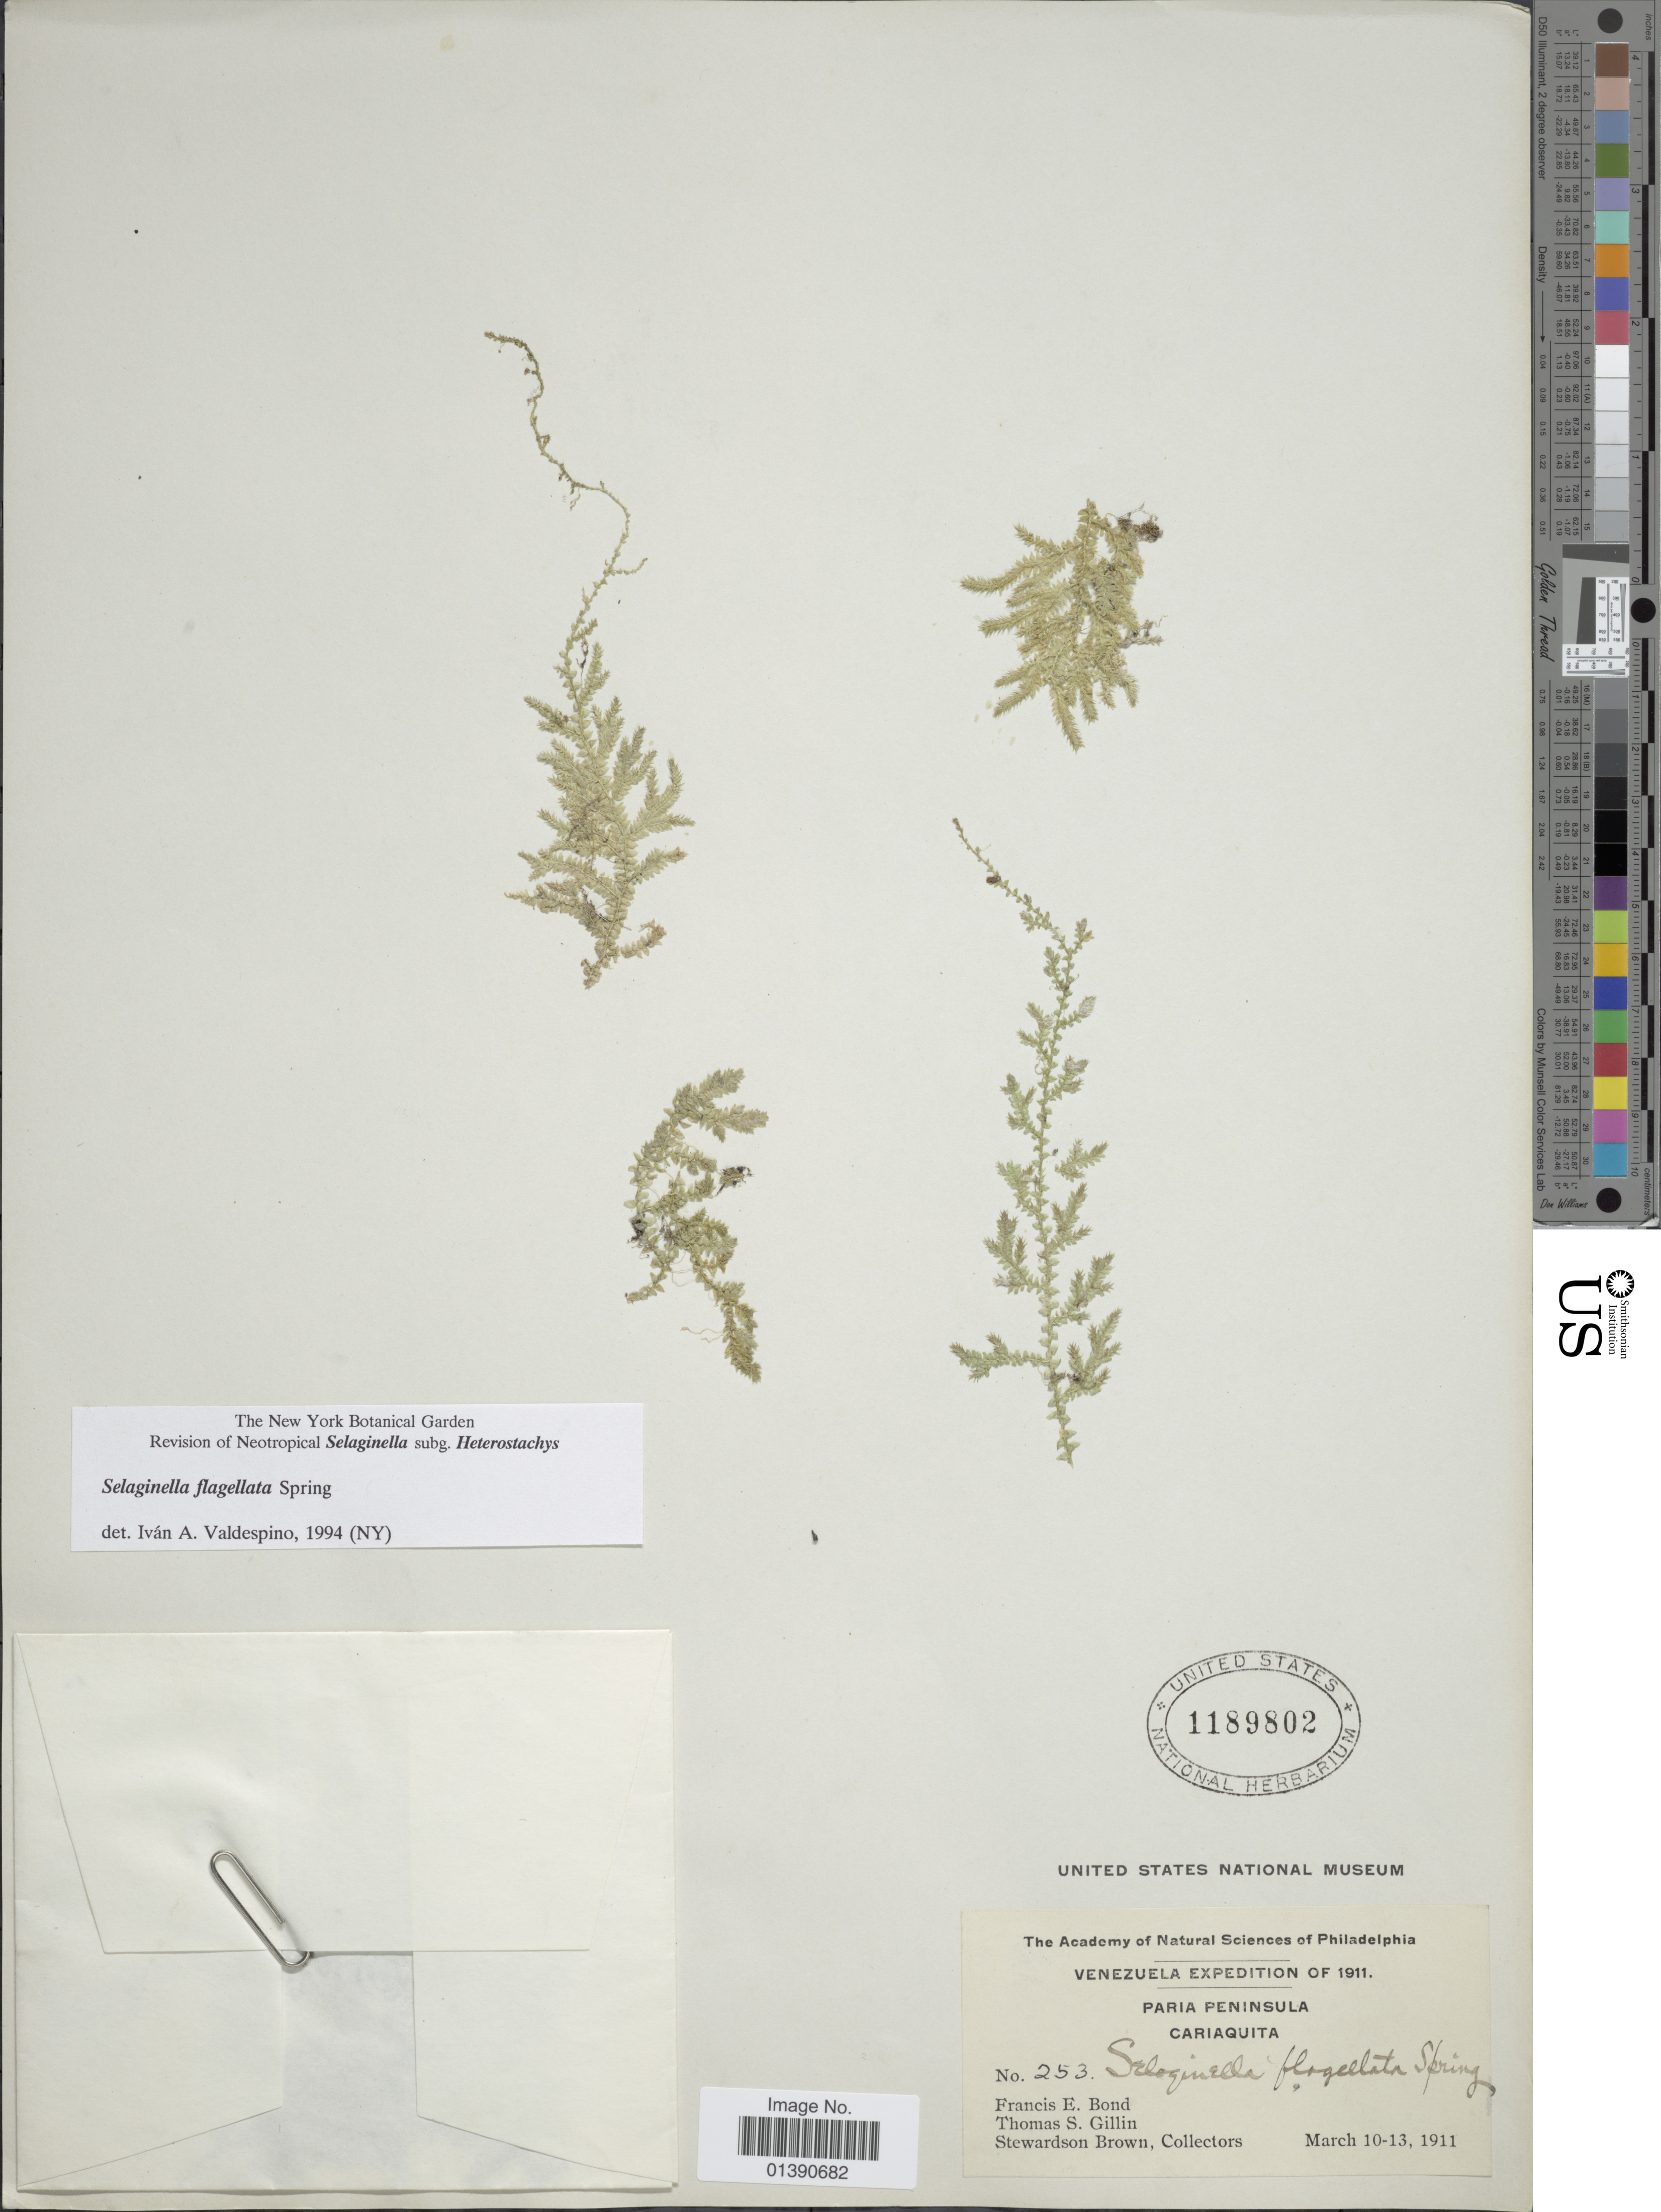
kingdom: Plantae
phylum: Tracheophyta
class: Lycopodiopsida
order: Selaginellales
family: Selaginellaceae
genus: Selaginella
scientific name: Selaginella flagellata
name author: Spring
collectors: F. Bond, T. Gillin & S. Brown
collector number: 253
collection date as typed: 10-13 March 1911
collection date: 1911-03-10/1911-03-13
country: Venezuela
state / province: Sucre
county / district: Valdez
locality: Paria Peninsula, Cariaquito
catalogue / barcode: US 1189802